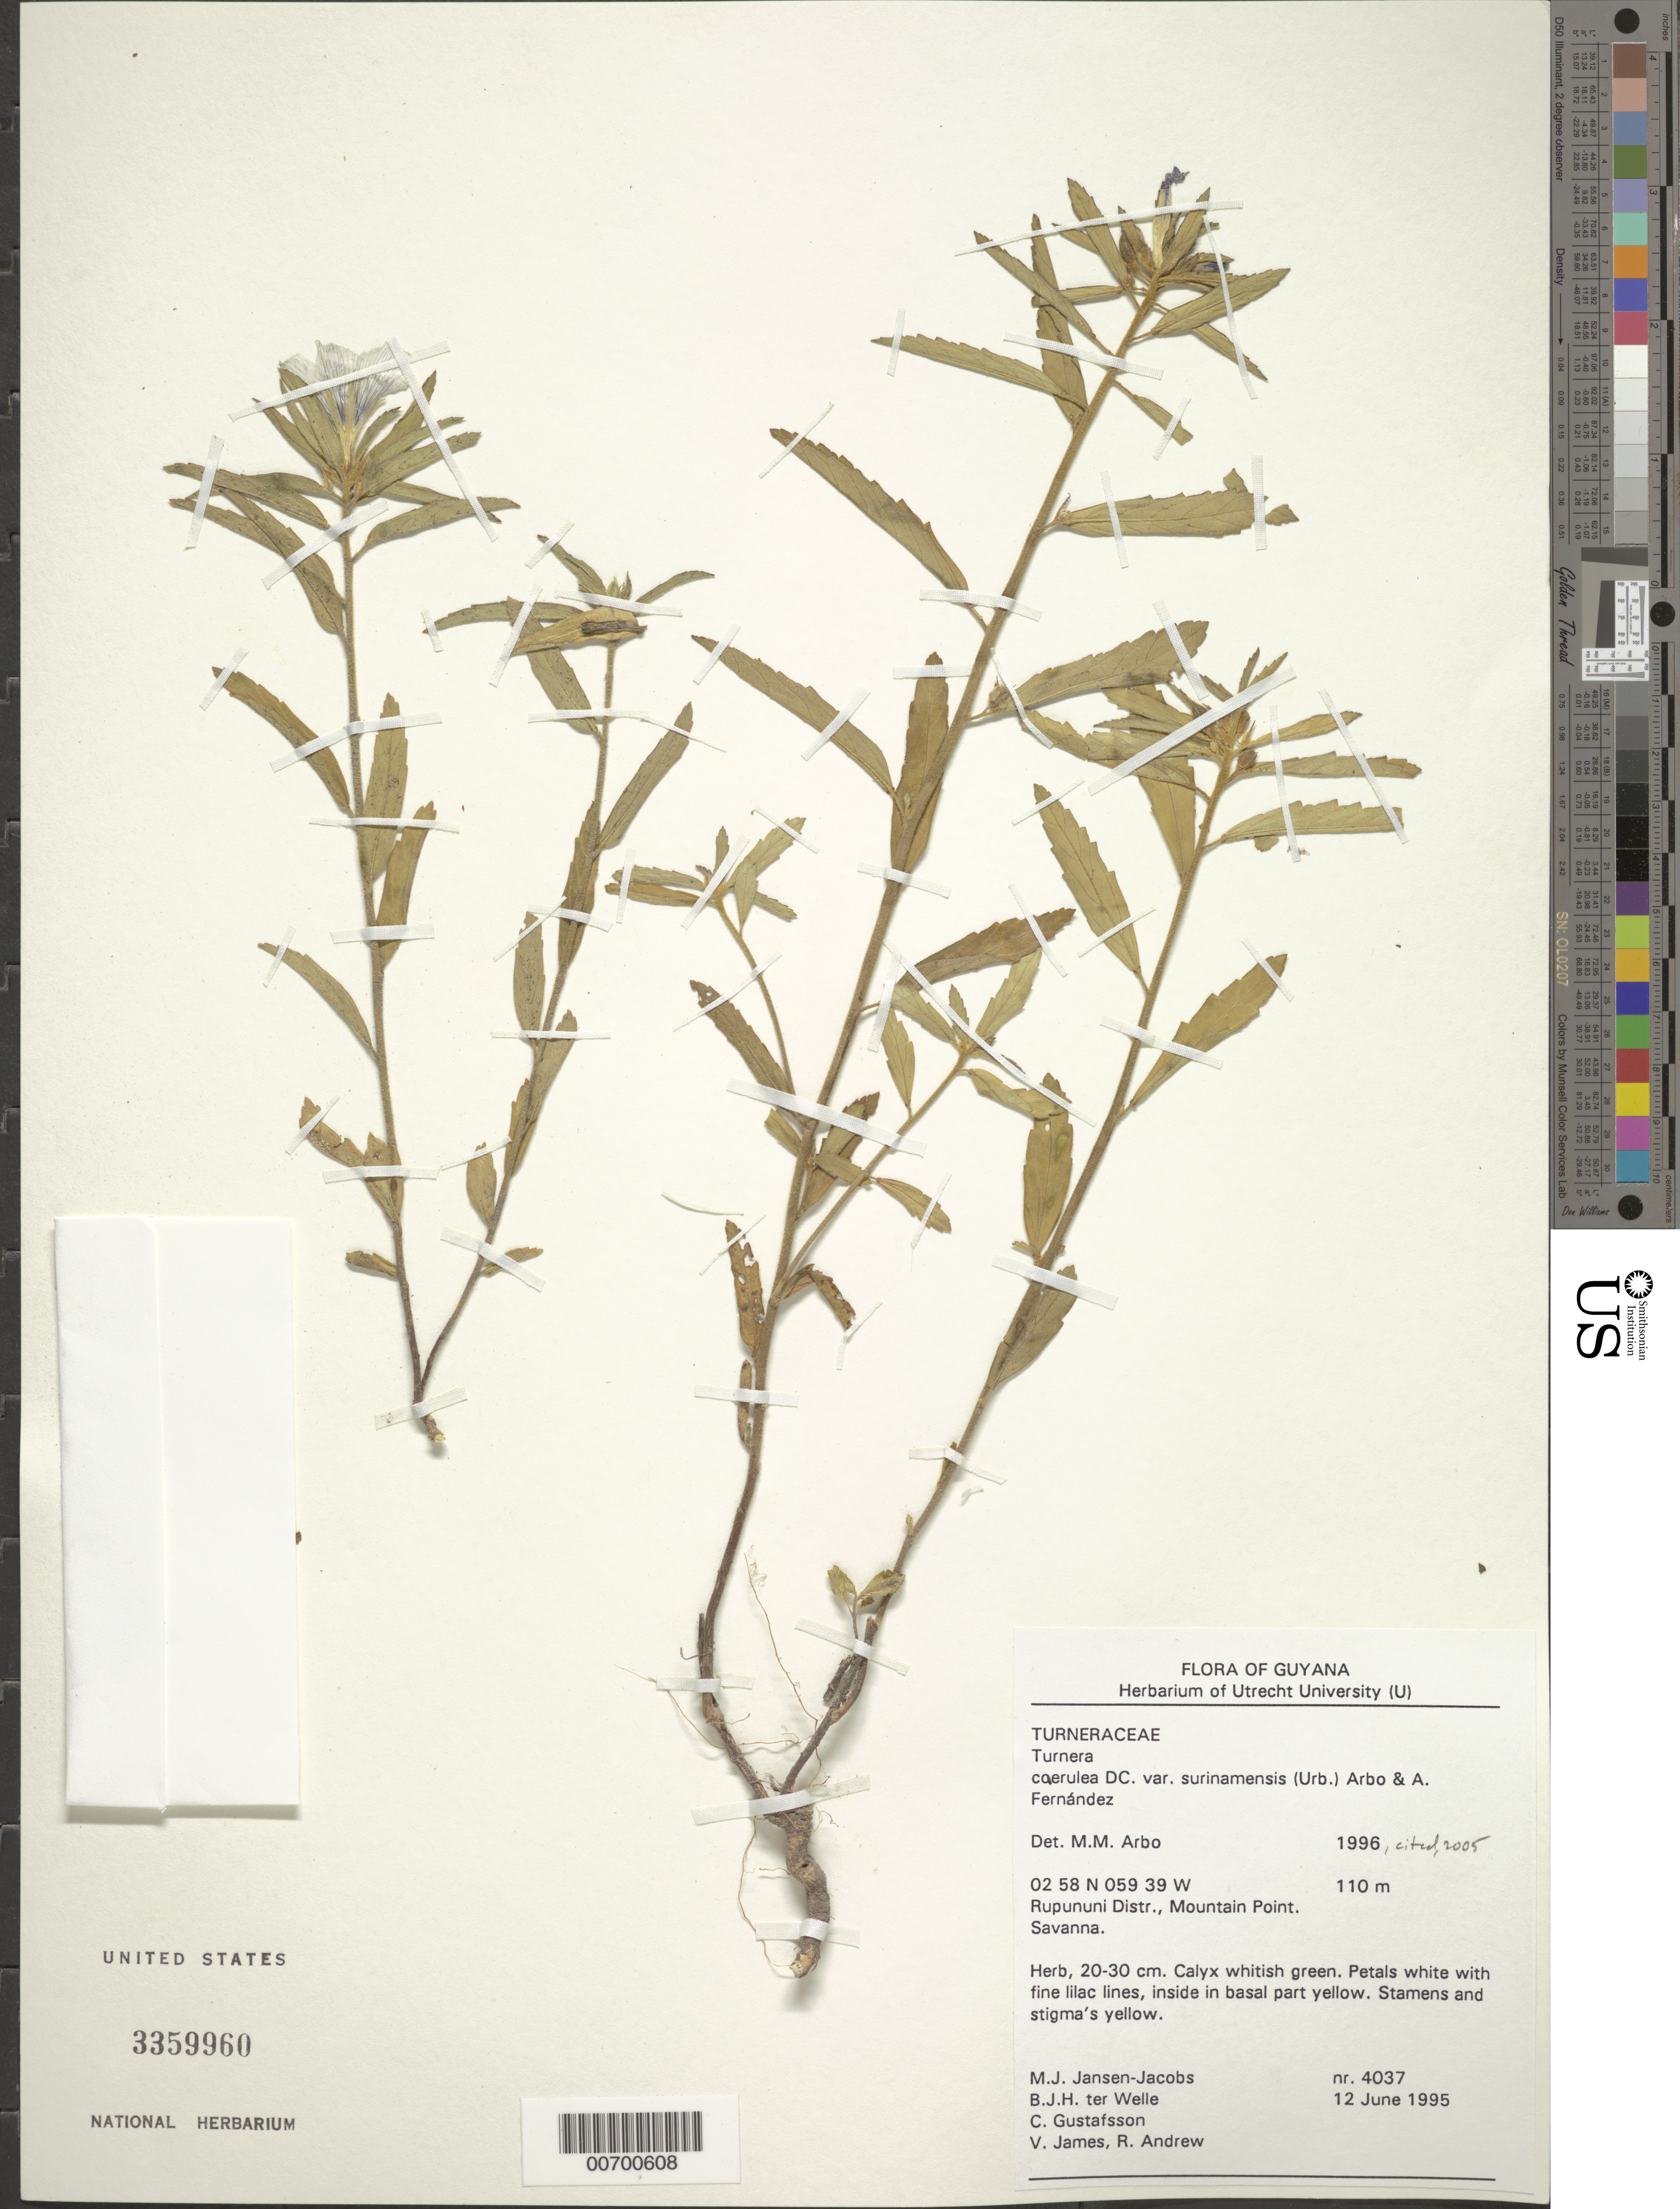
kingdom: Plantae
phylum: Tracheophyta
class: Magnoliopsida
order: Malpighiales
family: Turneraceae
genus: Turnera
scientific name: Turnera coerulea var. surinamensis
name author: Sessé & Moc. ex DC.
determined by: Arbo, M. M.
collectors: M. J. Jansen-Jacobs, B. Welle, C. G. Gustafsson, V. James & R. Andrew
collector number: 4037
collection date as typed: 12-Jun-95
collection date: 1995-06-12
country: Guyana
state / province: U. Takutu-U. Essequibo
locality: Mountain Point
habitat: Savanna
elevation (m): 110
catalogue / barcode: US 3359960